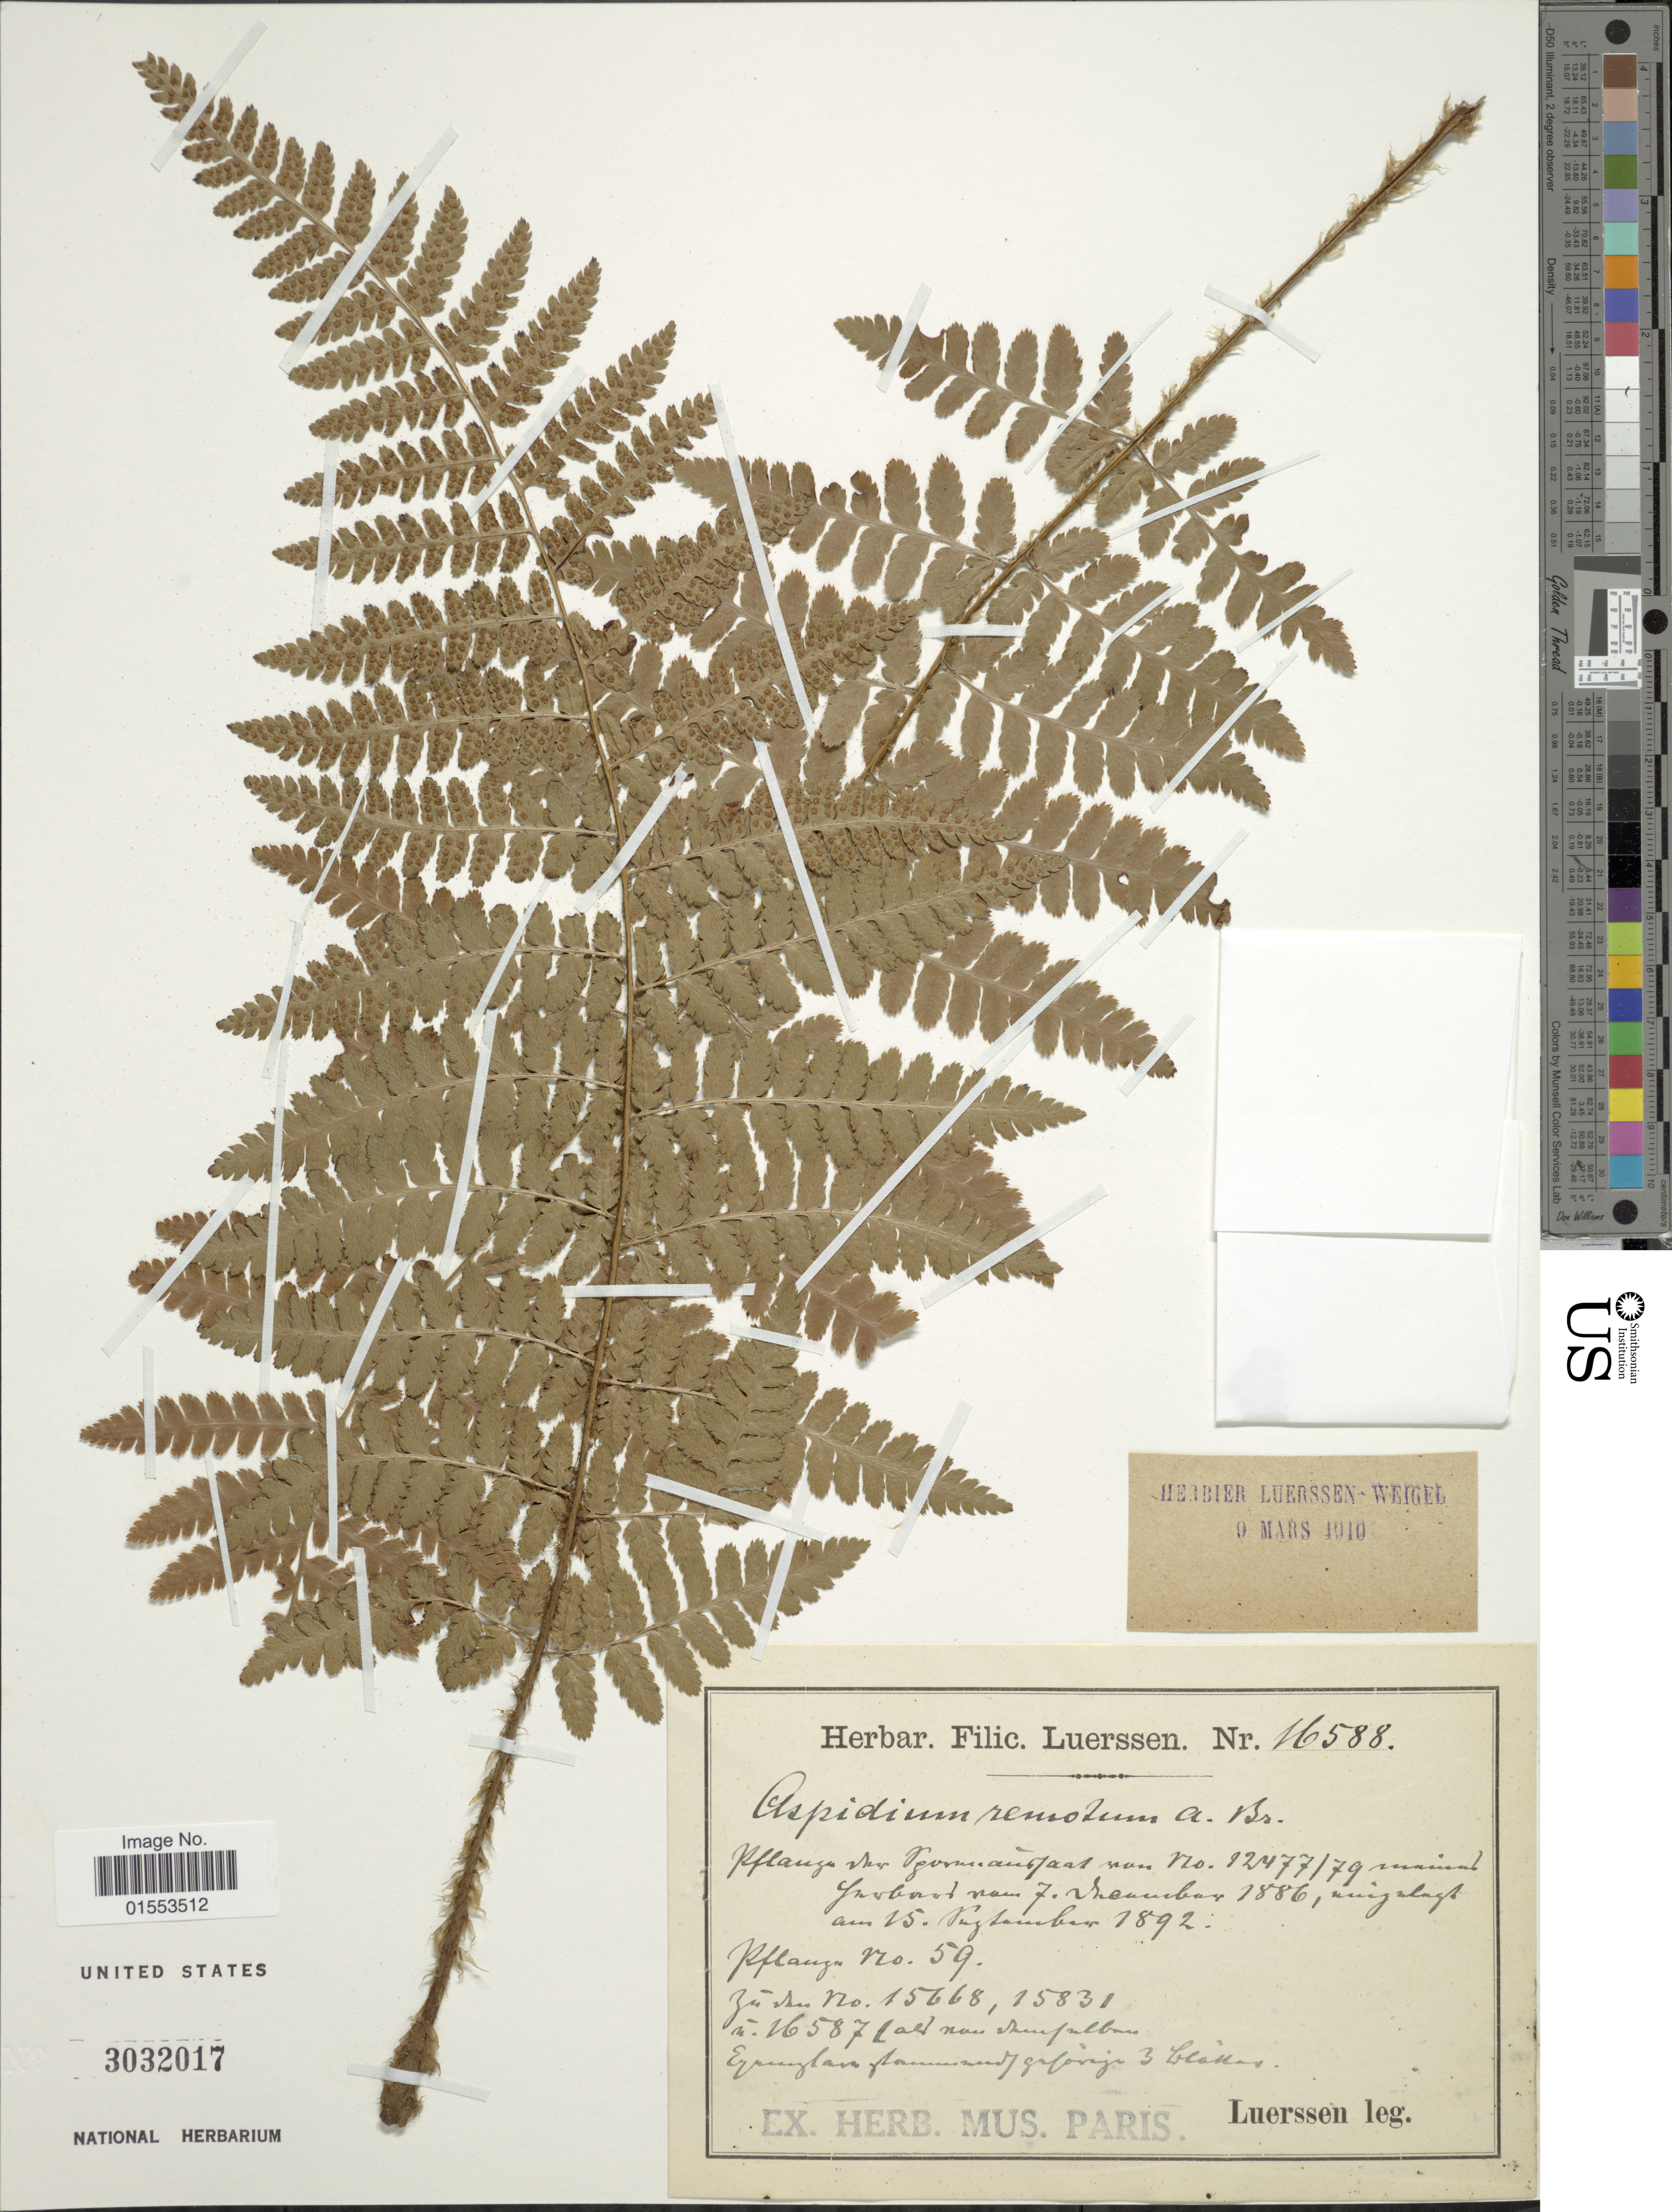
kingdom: Plantae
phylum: Tracheophyta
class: Polypodiopsida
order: Polypodiales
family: Dryopteridaceae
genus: Dryopteris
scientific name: Dryopteris remota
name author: (A. Braun) Hayek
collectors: C. Luerssen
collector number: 16588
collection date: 1886-12-07/1892-11-15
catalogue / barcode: US 3032017